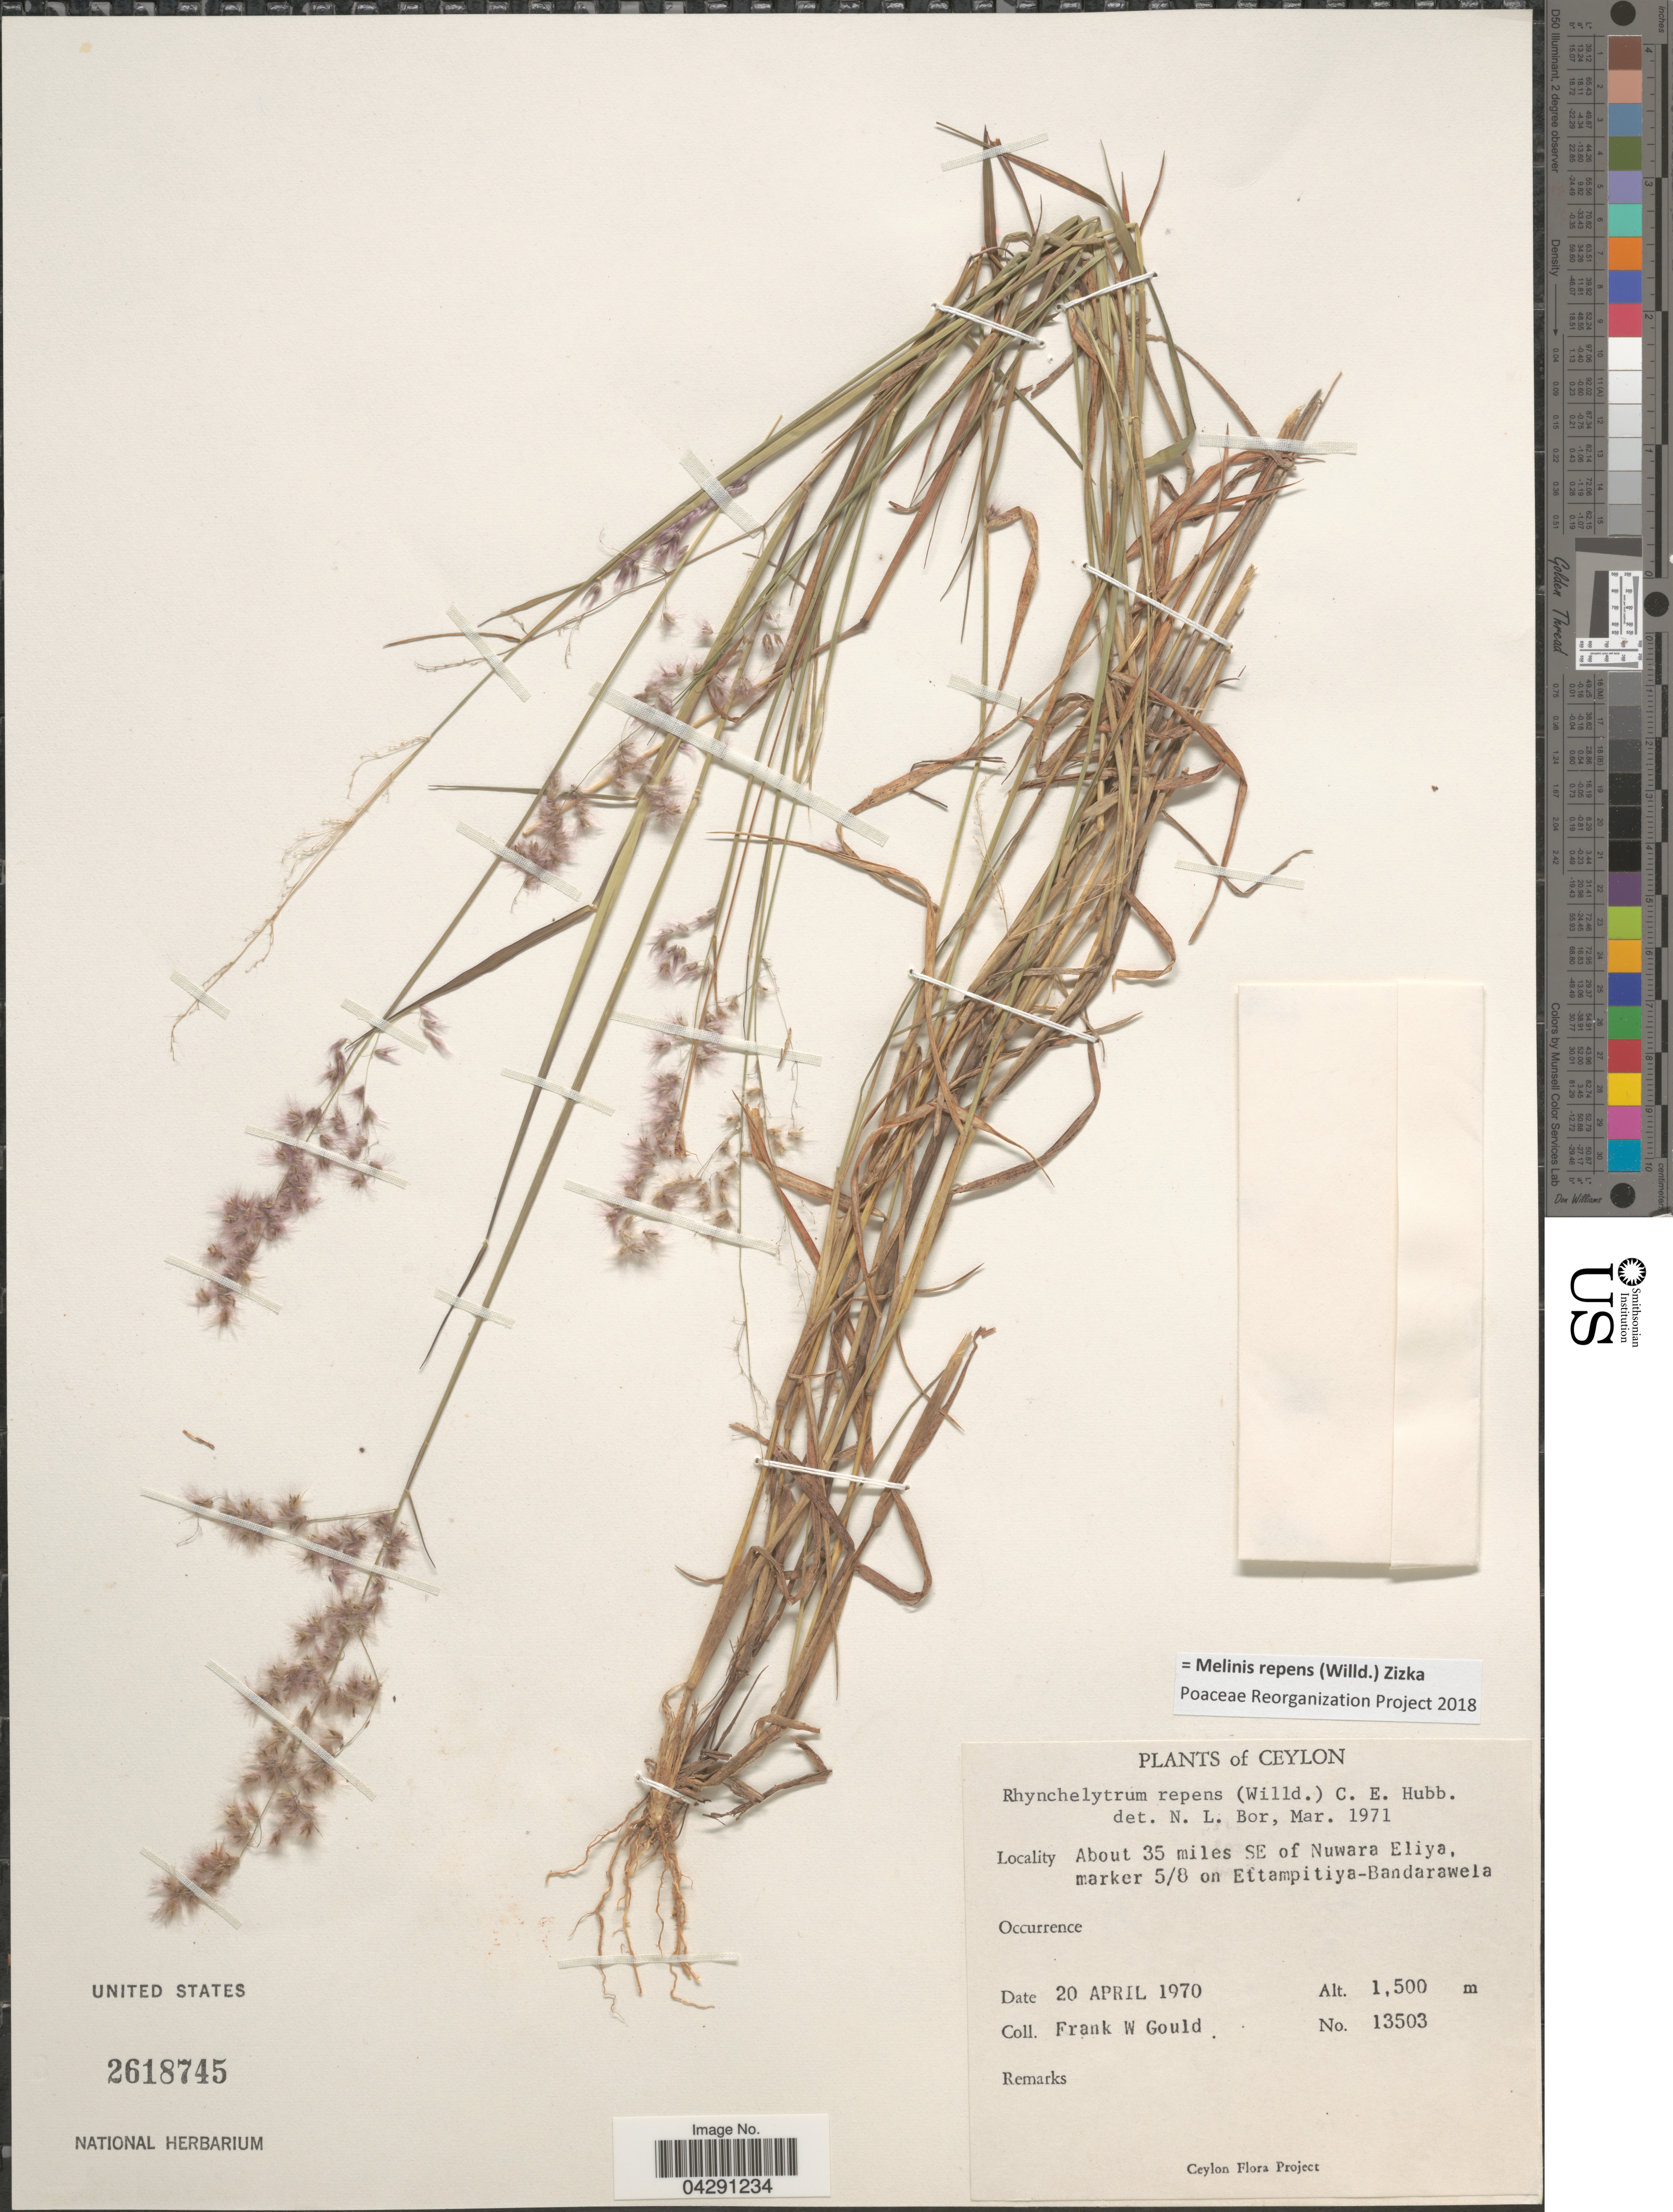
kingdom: Plantae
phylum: Tracheophyta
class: Liliopsida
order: Poales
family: Poaceae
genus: Melinis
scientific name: Melinis repens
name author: (Willd.) Zizka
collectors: F. W. Gould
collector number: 13503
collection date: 1970-04-20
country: Sri Lanka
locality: Ceylon. About 35 miles SE of Nuwara Eliya, marker 5/8 on Ettampitiya-Bandarawela.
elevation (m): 1500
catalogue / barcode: US 2618745